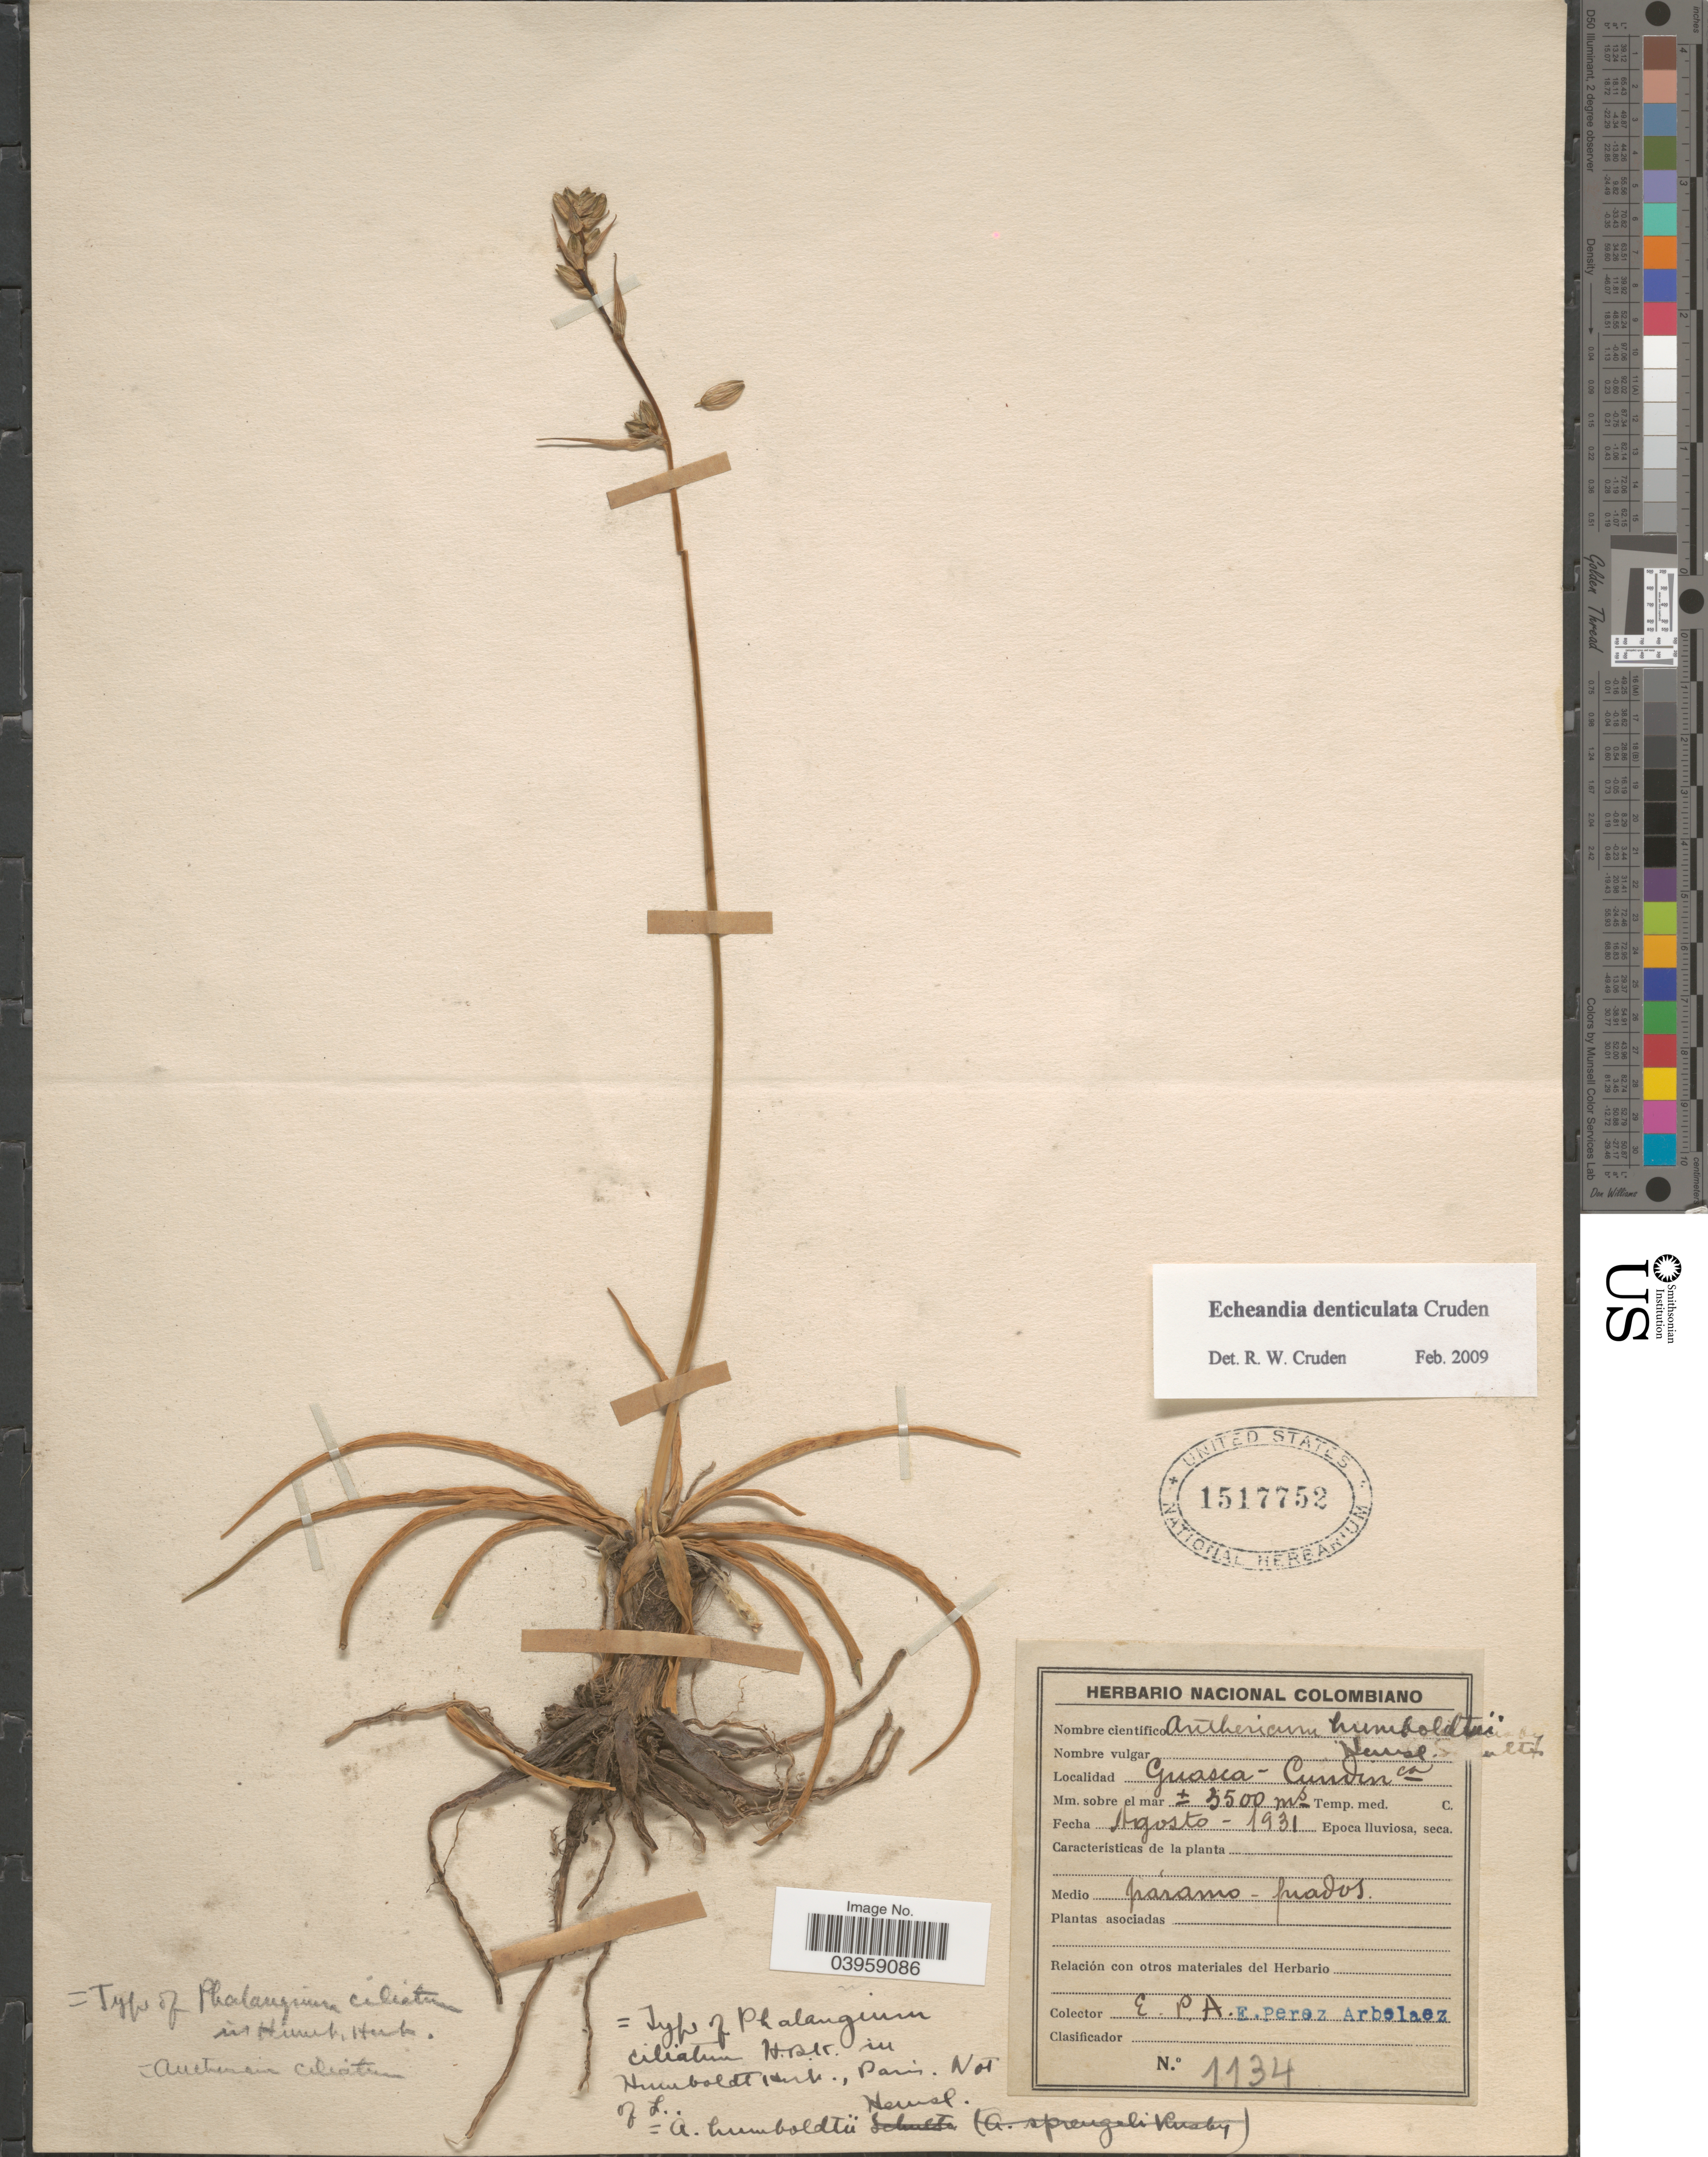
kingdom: Plantae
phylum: Tracheophyta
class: Liliopsida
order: Asparagales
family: Asparagaceae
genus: Echeandia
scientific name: Echeandia denticulata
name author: Cruden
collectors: E. Pérez Arbeláez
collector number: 1134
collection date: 1931-08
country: Colombia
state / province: Cundinamarca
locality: Guasca.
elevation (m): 3500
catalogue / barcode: US 1517752